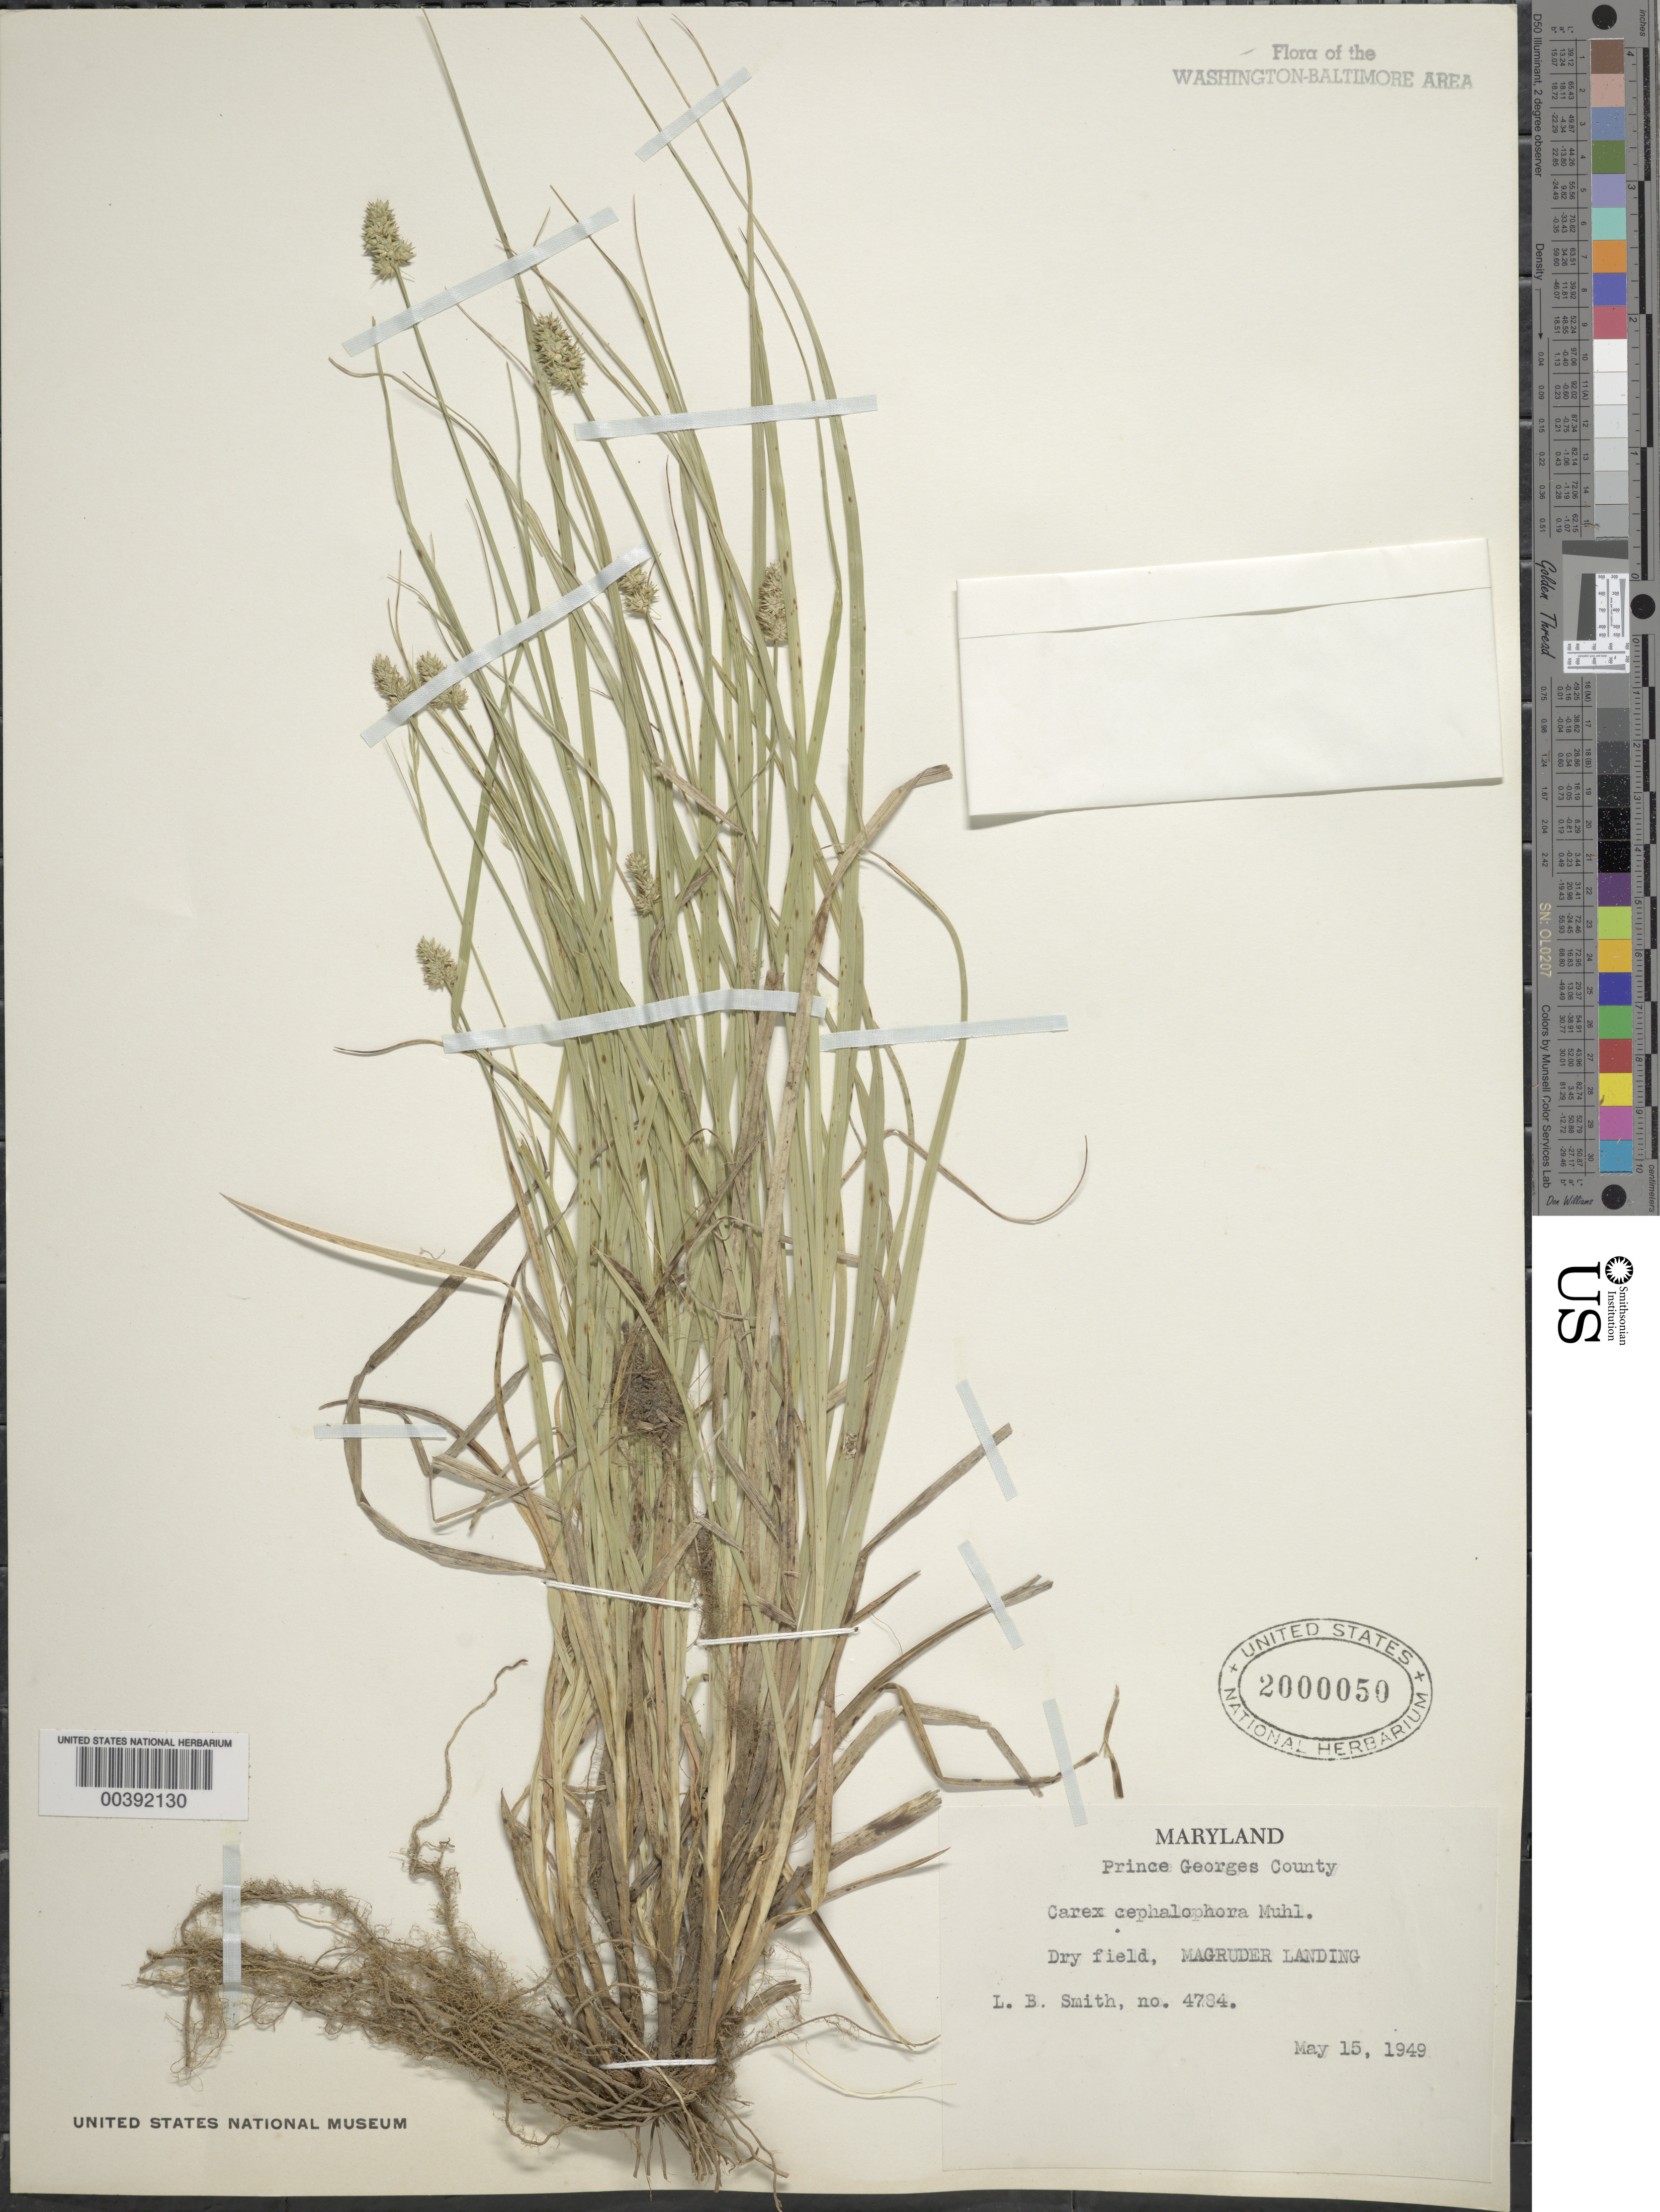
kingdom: Plantae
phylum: Tracheophyta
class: Liliopsida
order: Poales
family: Cyperaceae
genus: Carex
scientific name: Carex cephalophora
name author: Muhl. ex Willd.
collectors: L. Smith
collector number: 4784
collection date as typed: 15 May 1949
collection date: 1949-05-15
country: United States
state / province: Maryland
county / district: Prince George's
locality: Magruder Landing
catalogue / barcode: US 2000050